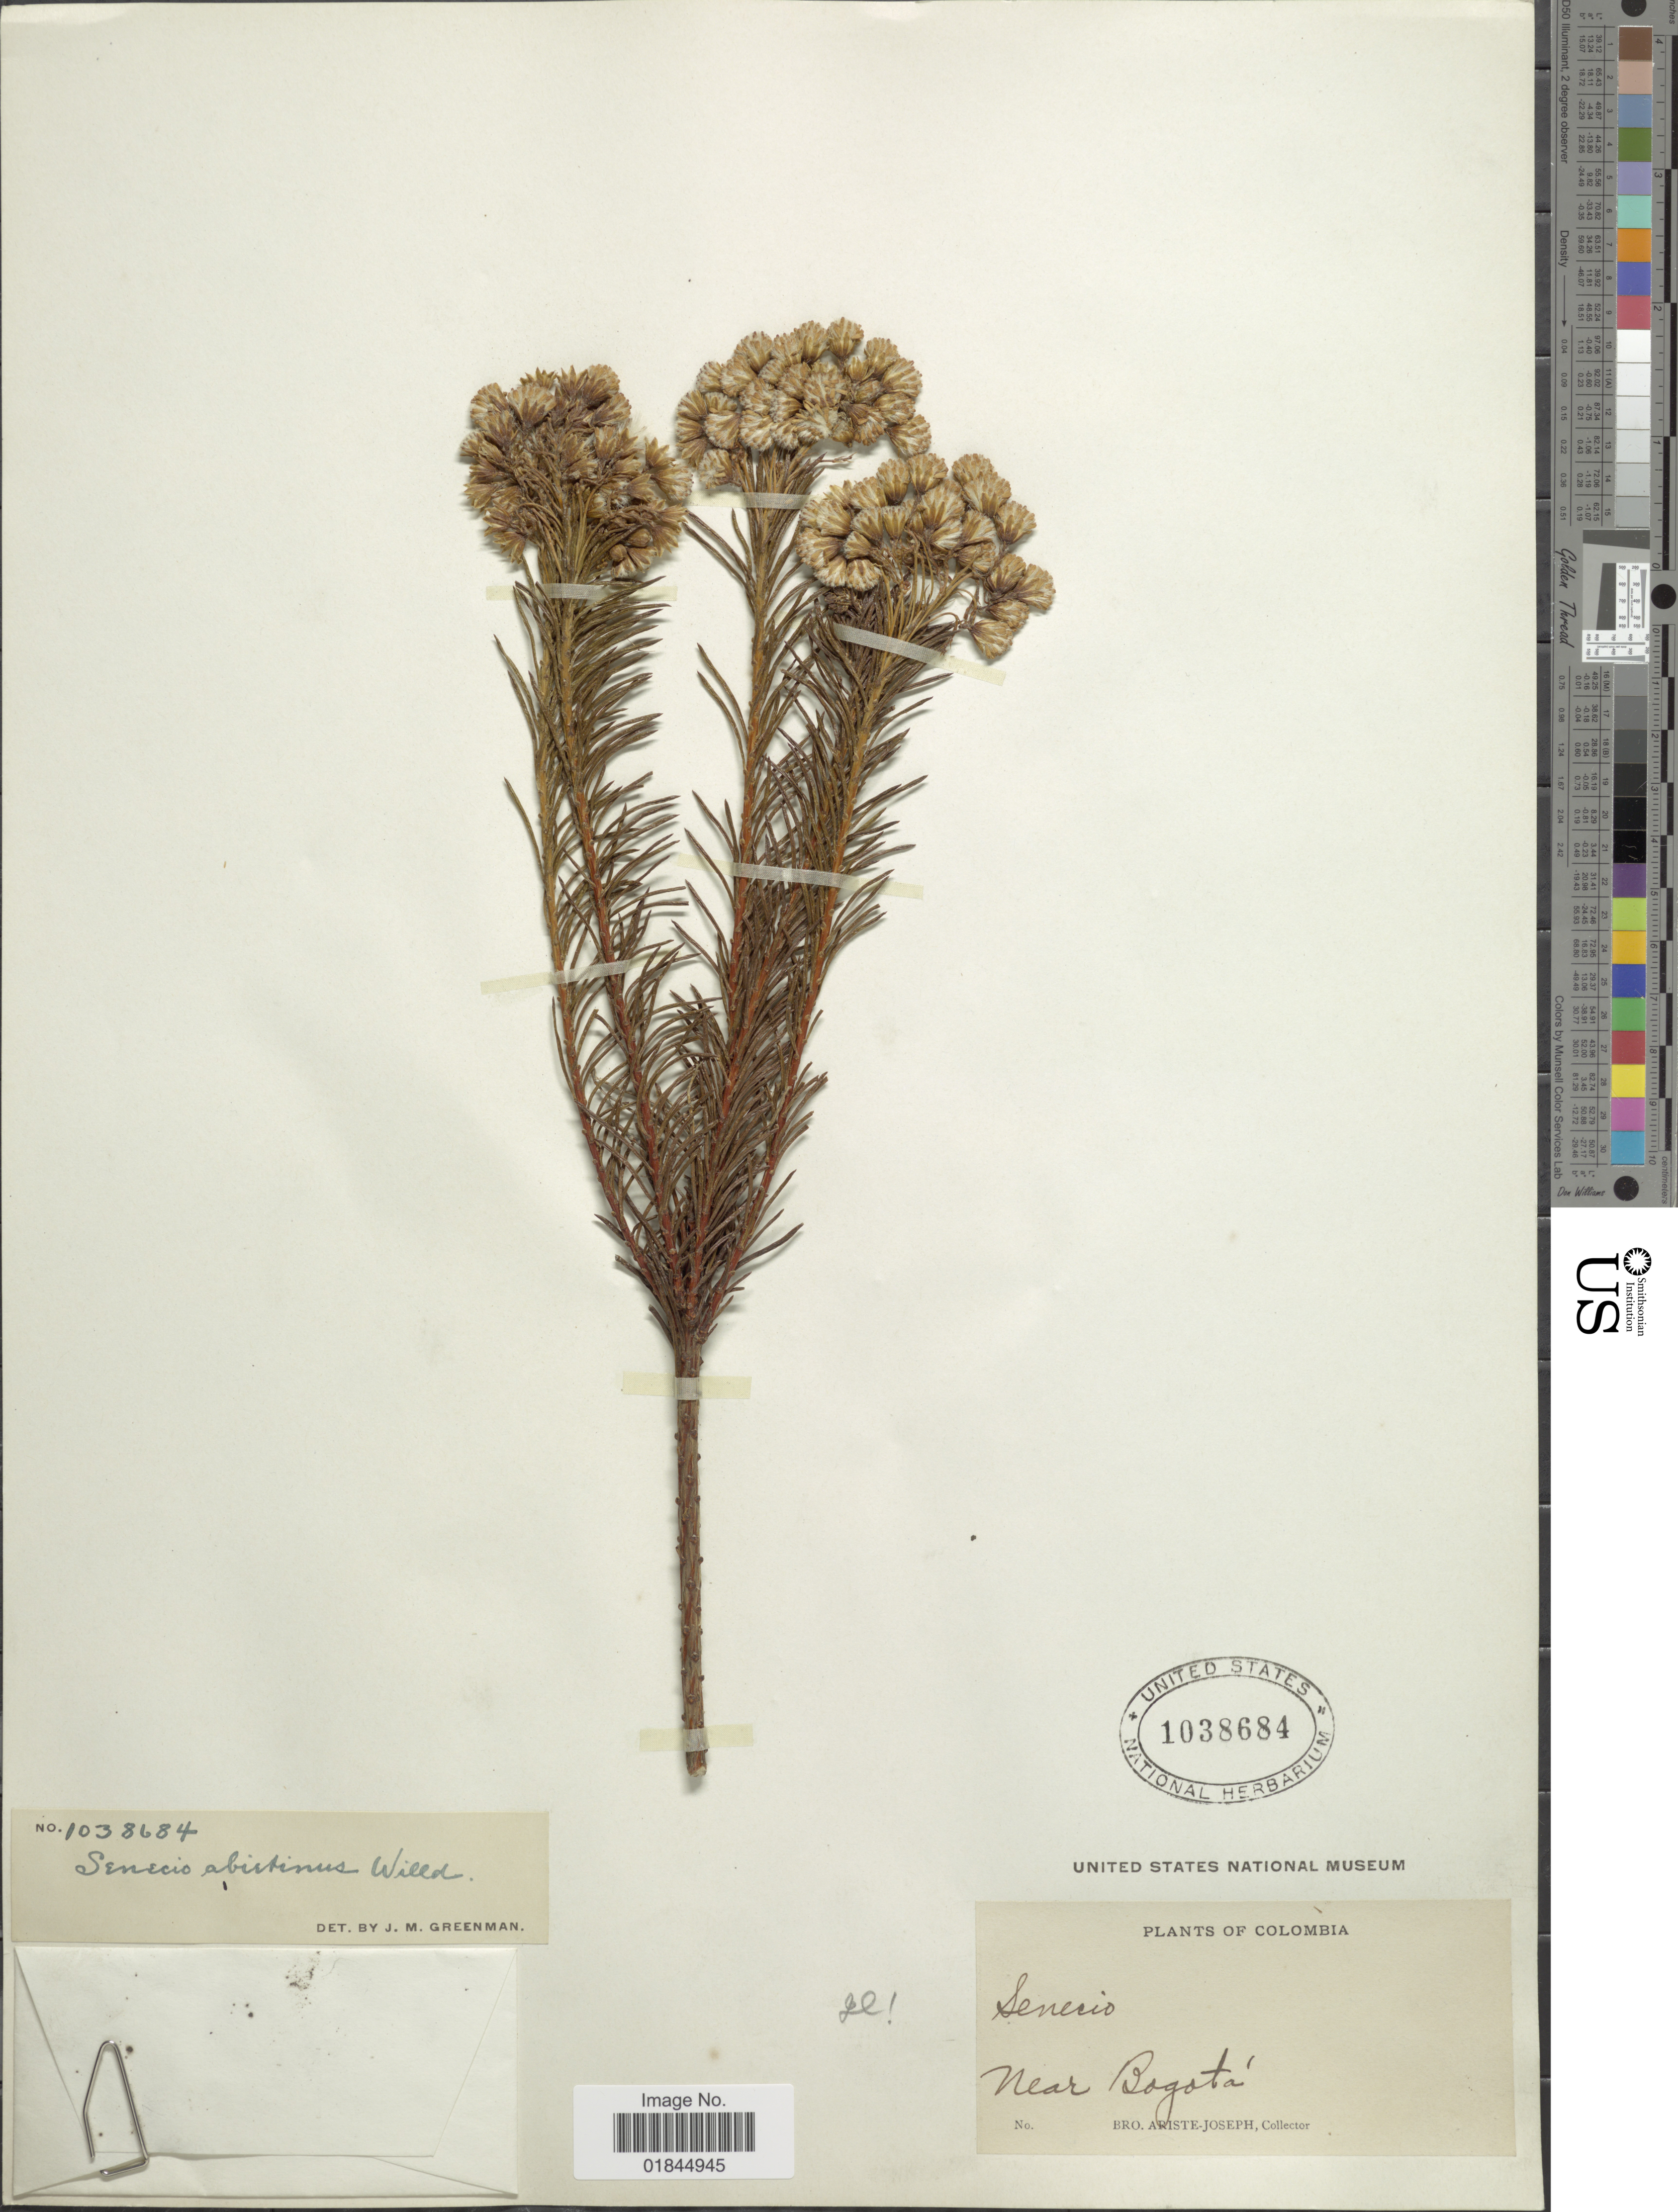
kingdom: Plantae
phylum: Tracheophyta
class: Magnoliopsida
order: Asterales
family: Asteraceae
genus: Pentacalia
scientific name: Pentacalia abietina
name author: (Willd. ex Wedd.) Cuatrec.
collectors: Bro. Ariste-Joseph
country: Colombia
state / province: Bogota D.C.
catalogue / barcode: US 1038684